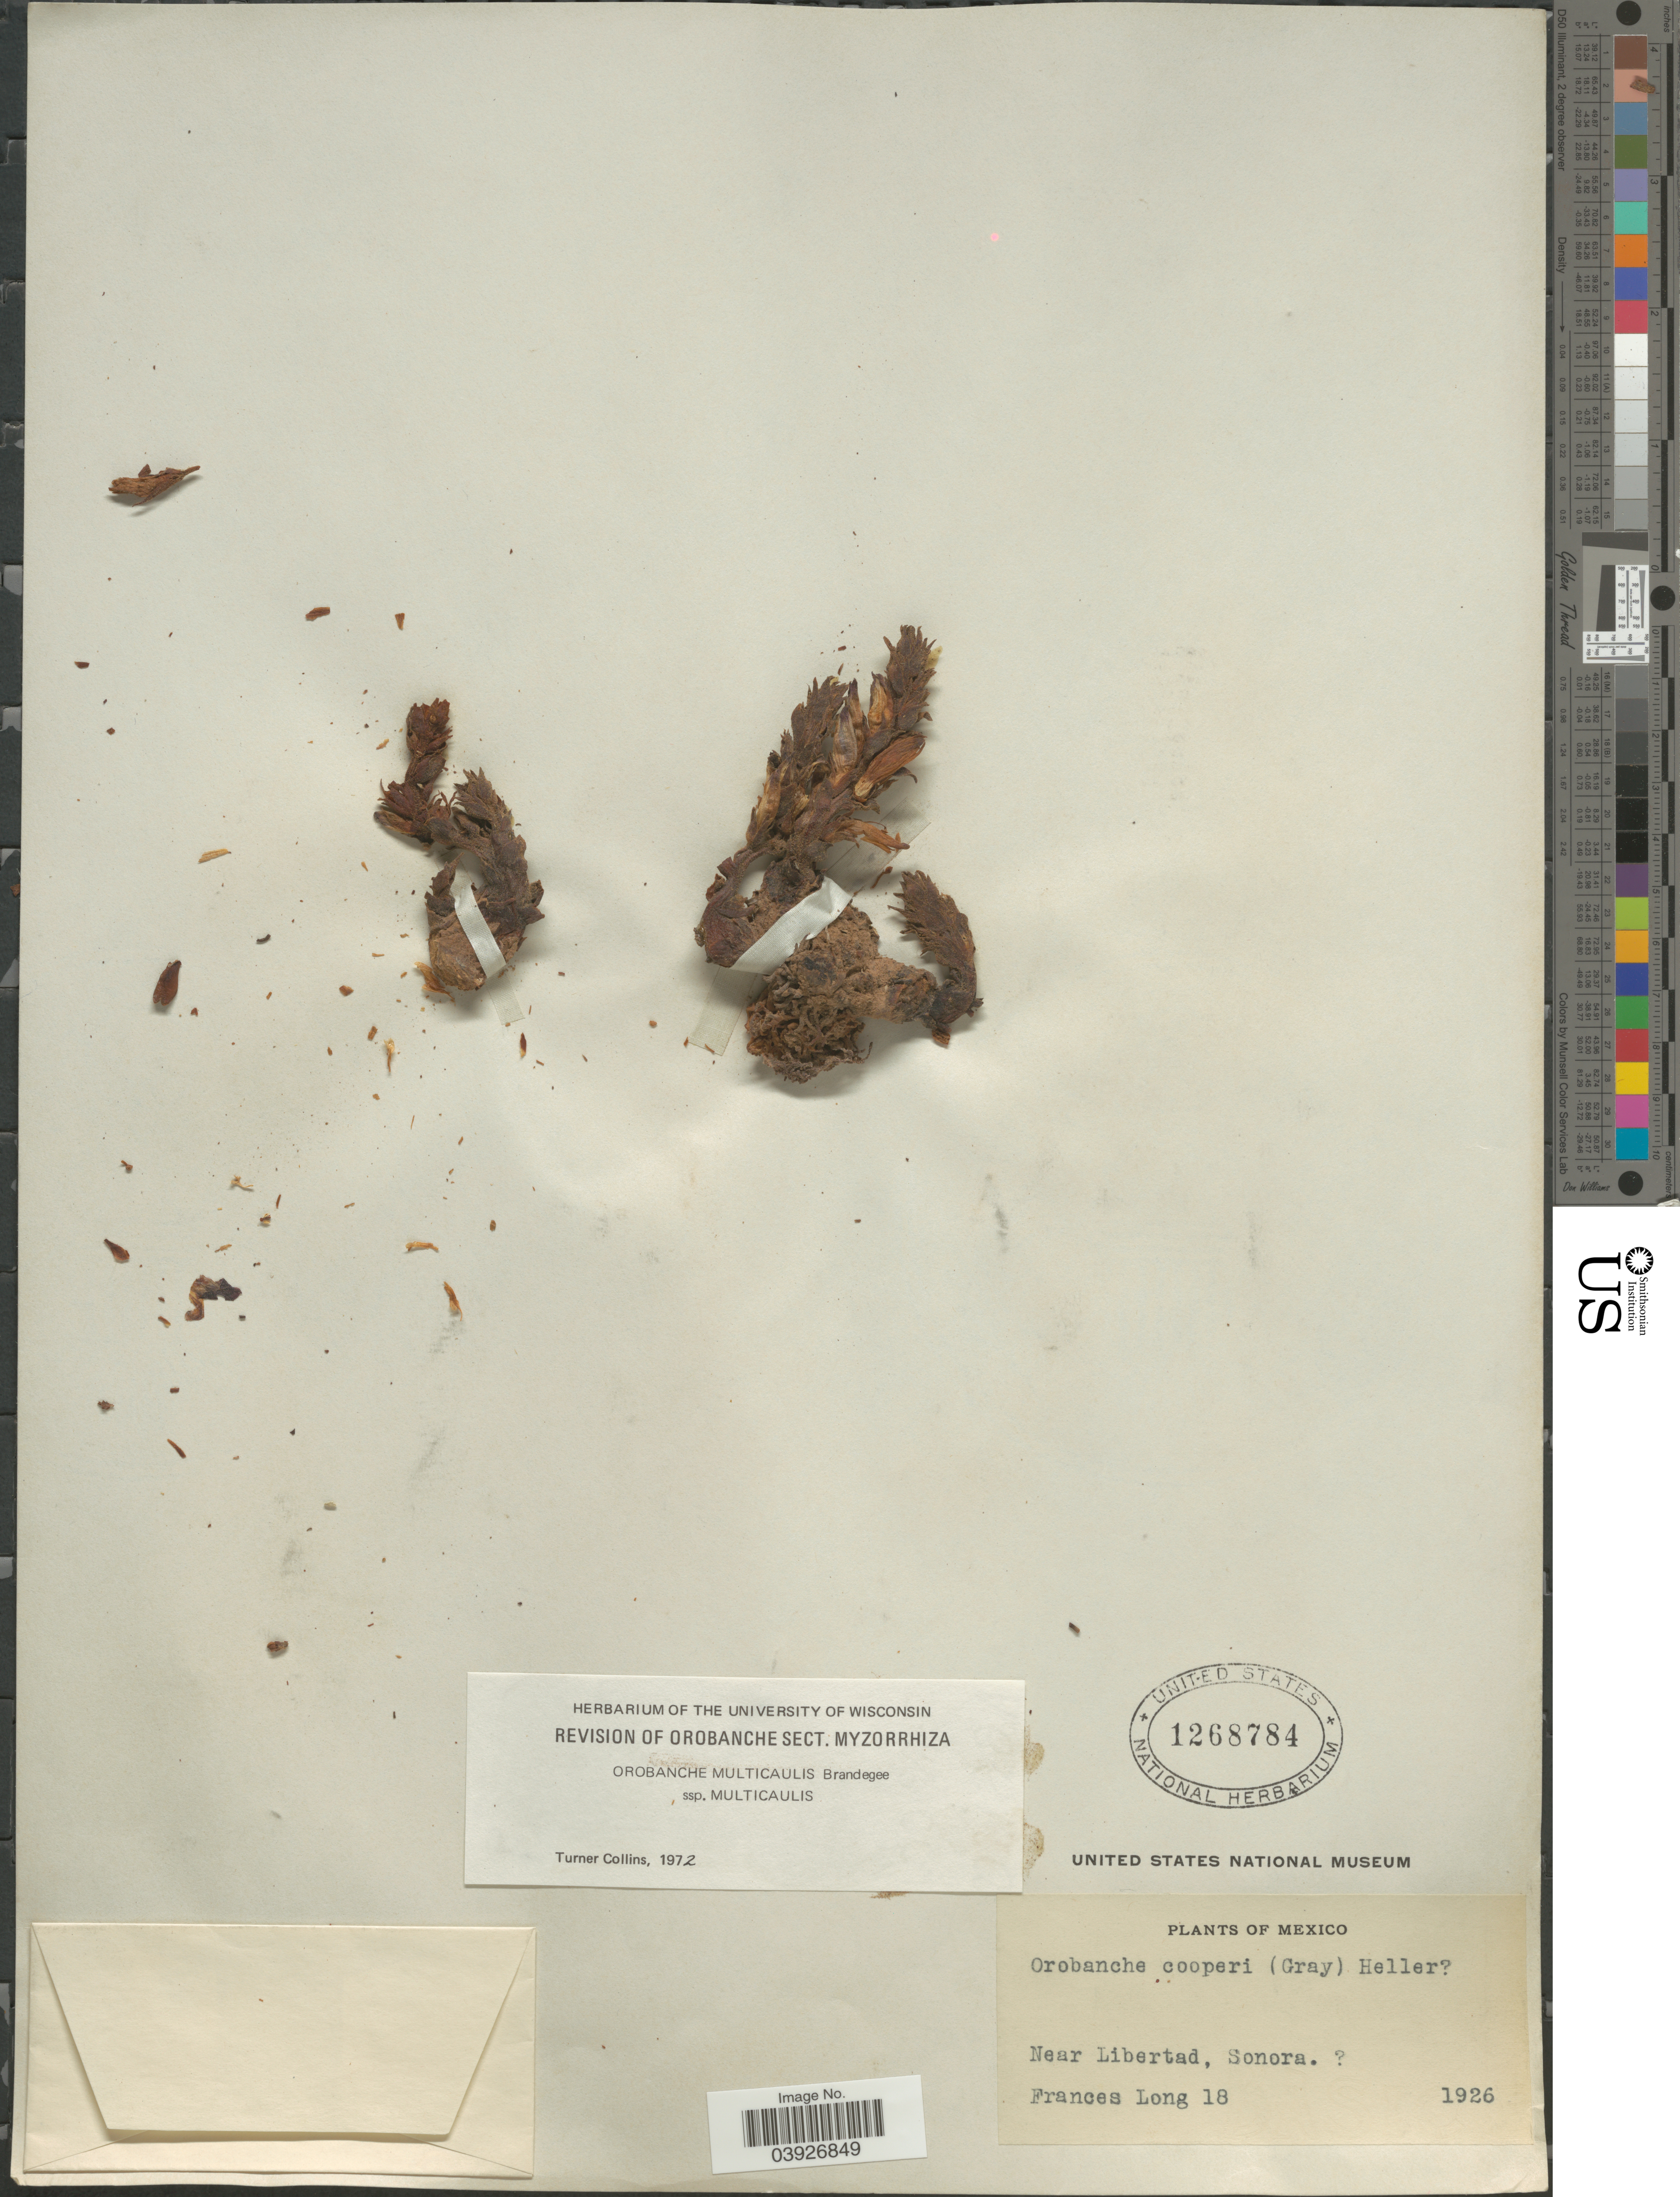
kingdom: Plantae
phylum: Tracheophyta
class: Magnoliopsida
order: Lamiales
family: Orobanchaceae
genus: Orobanche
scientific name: Orobanche multicaulis subsp. multicaulis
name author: Brandegee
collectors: F. Long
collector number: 18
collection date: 1926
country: Mexico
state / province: Sonora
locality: Near Libertad, Sonora. [unsure placement]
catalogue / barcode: US 1268784